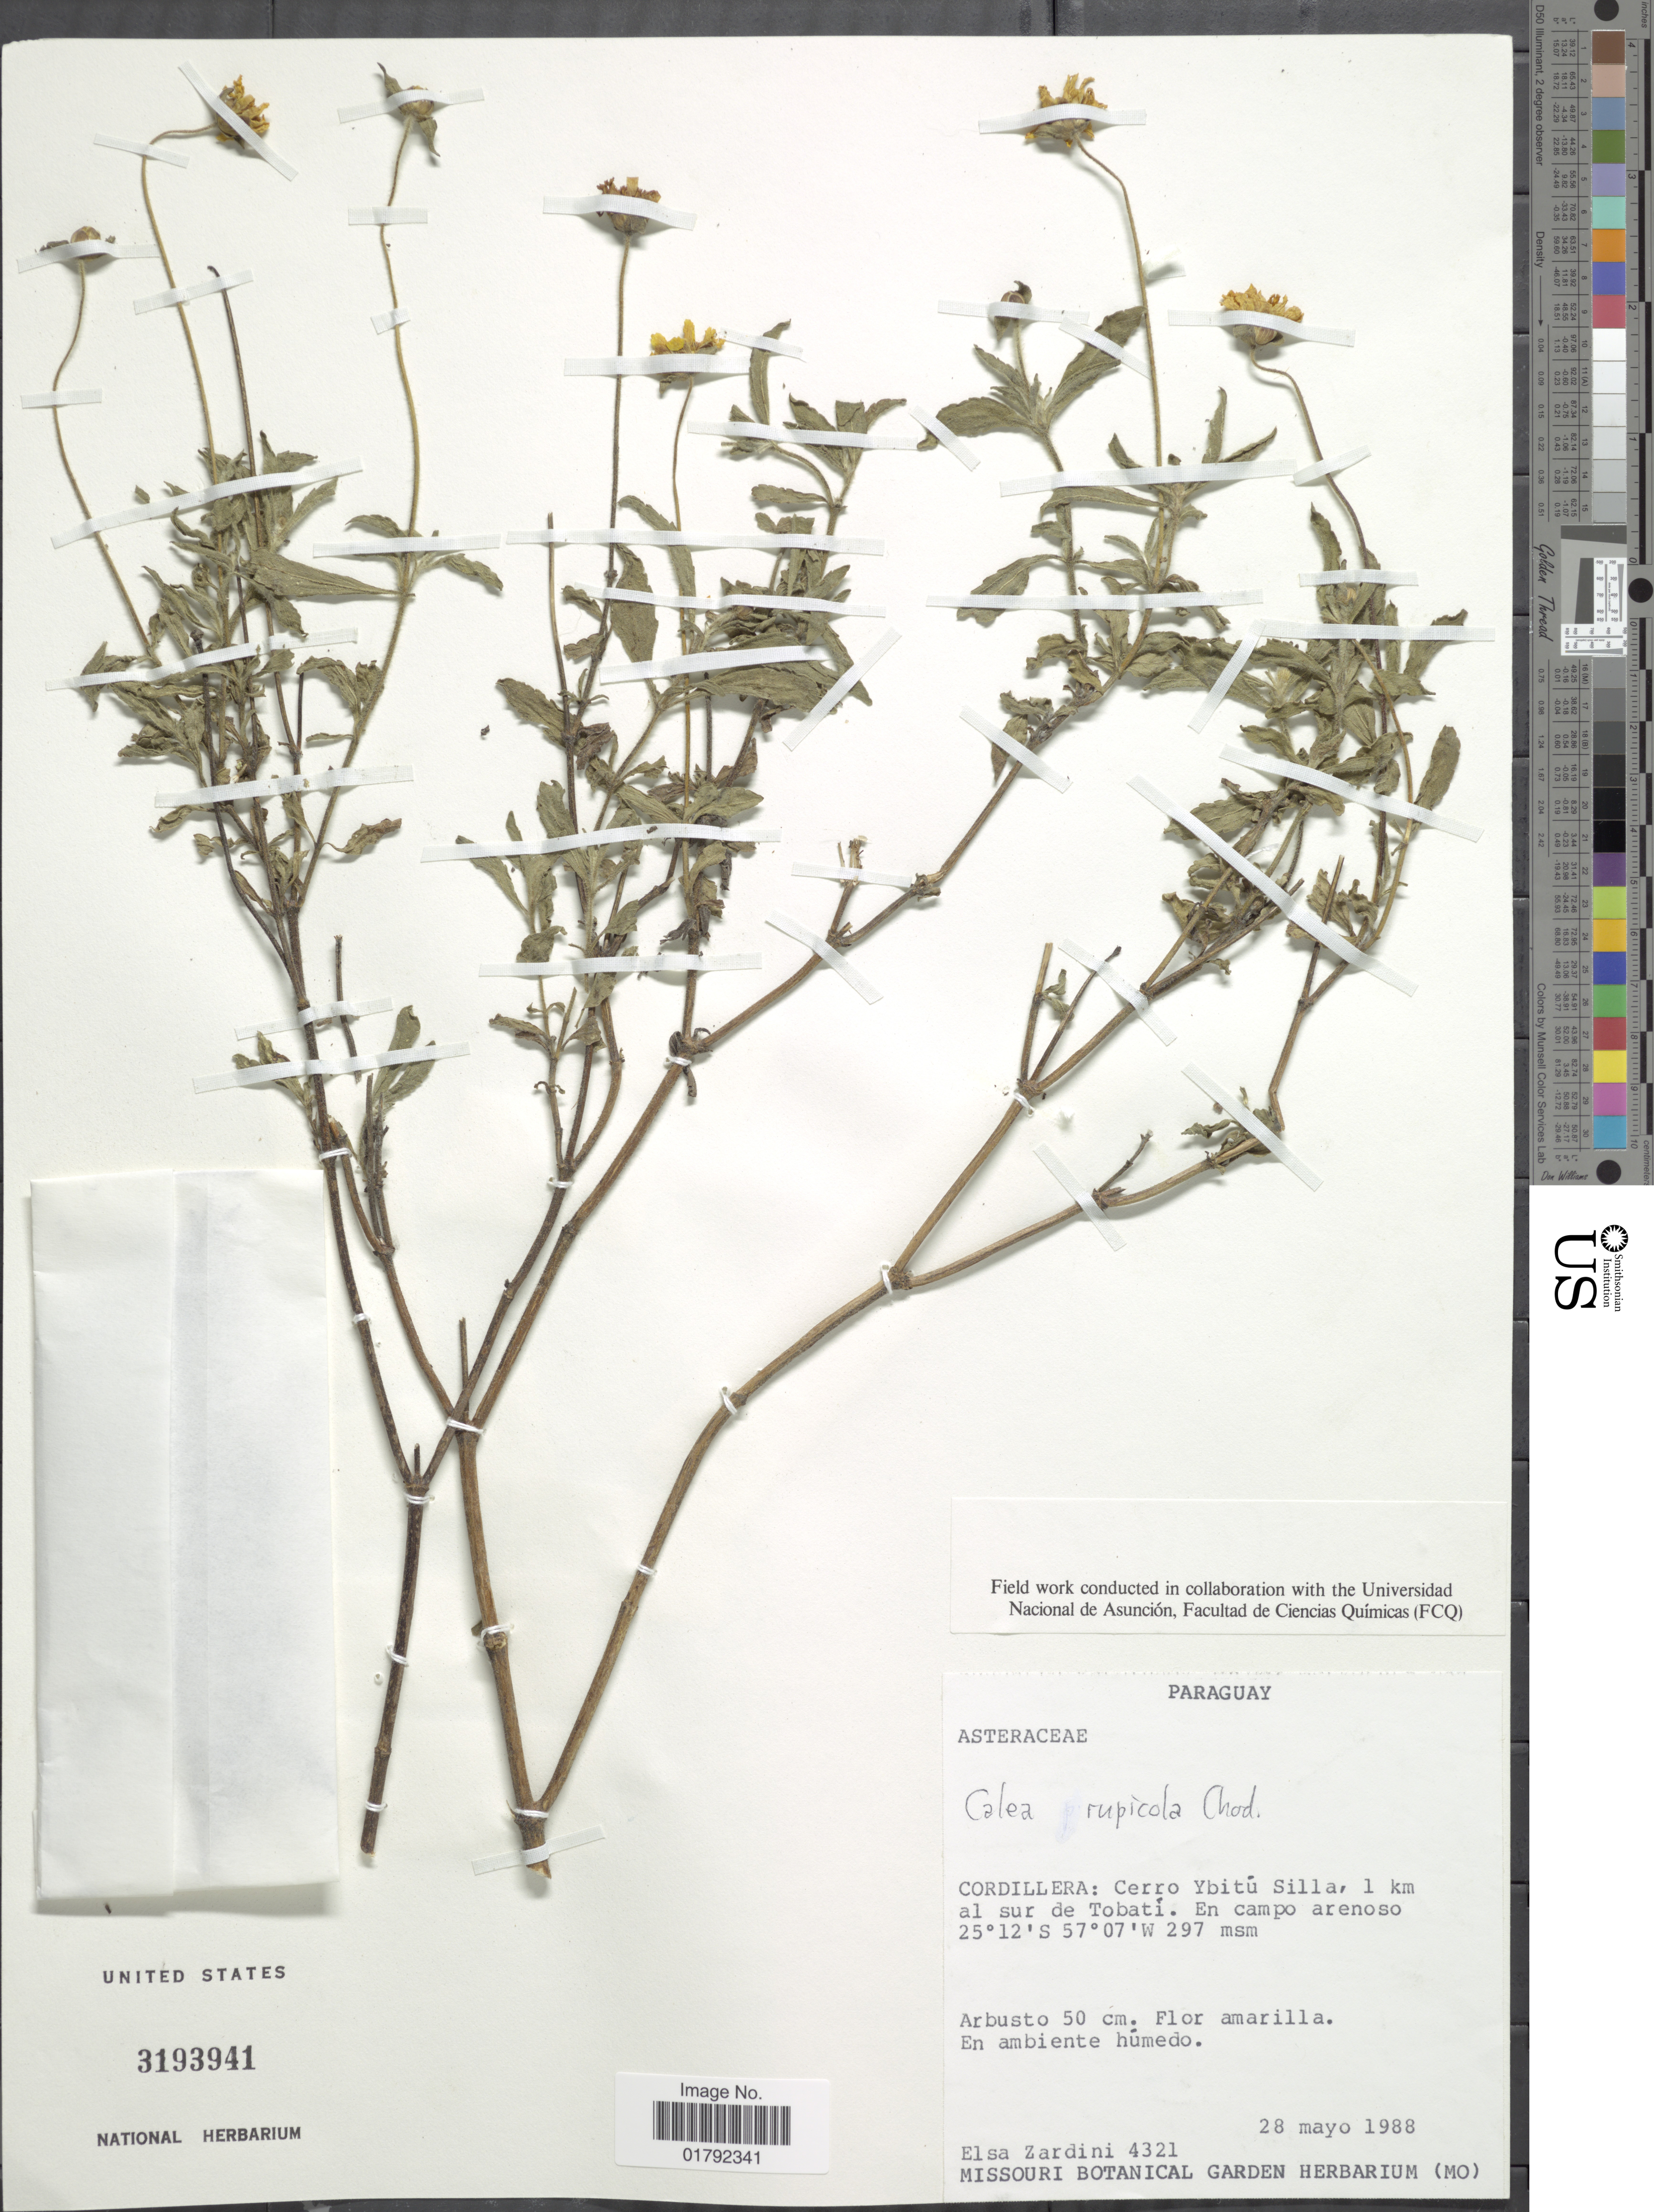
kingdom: Plantae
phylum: Tracheophyta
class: Magnoliopsida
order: Asterales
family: Asteraceae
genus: Calea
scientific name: Calea rupicola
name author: Chodat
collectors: E. M. Zardini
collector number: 4321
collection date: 1988-05-28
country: Paraguay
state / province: Cordillera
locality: Cerro Ybity Silla, 1 km al sur de Tobati, en campo arenoso.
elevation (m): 297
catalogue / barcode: US 3193941